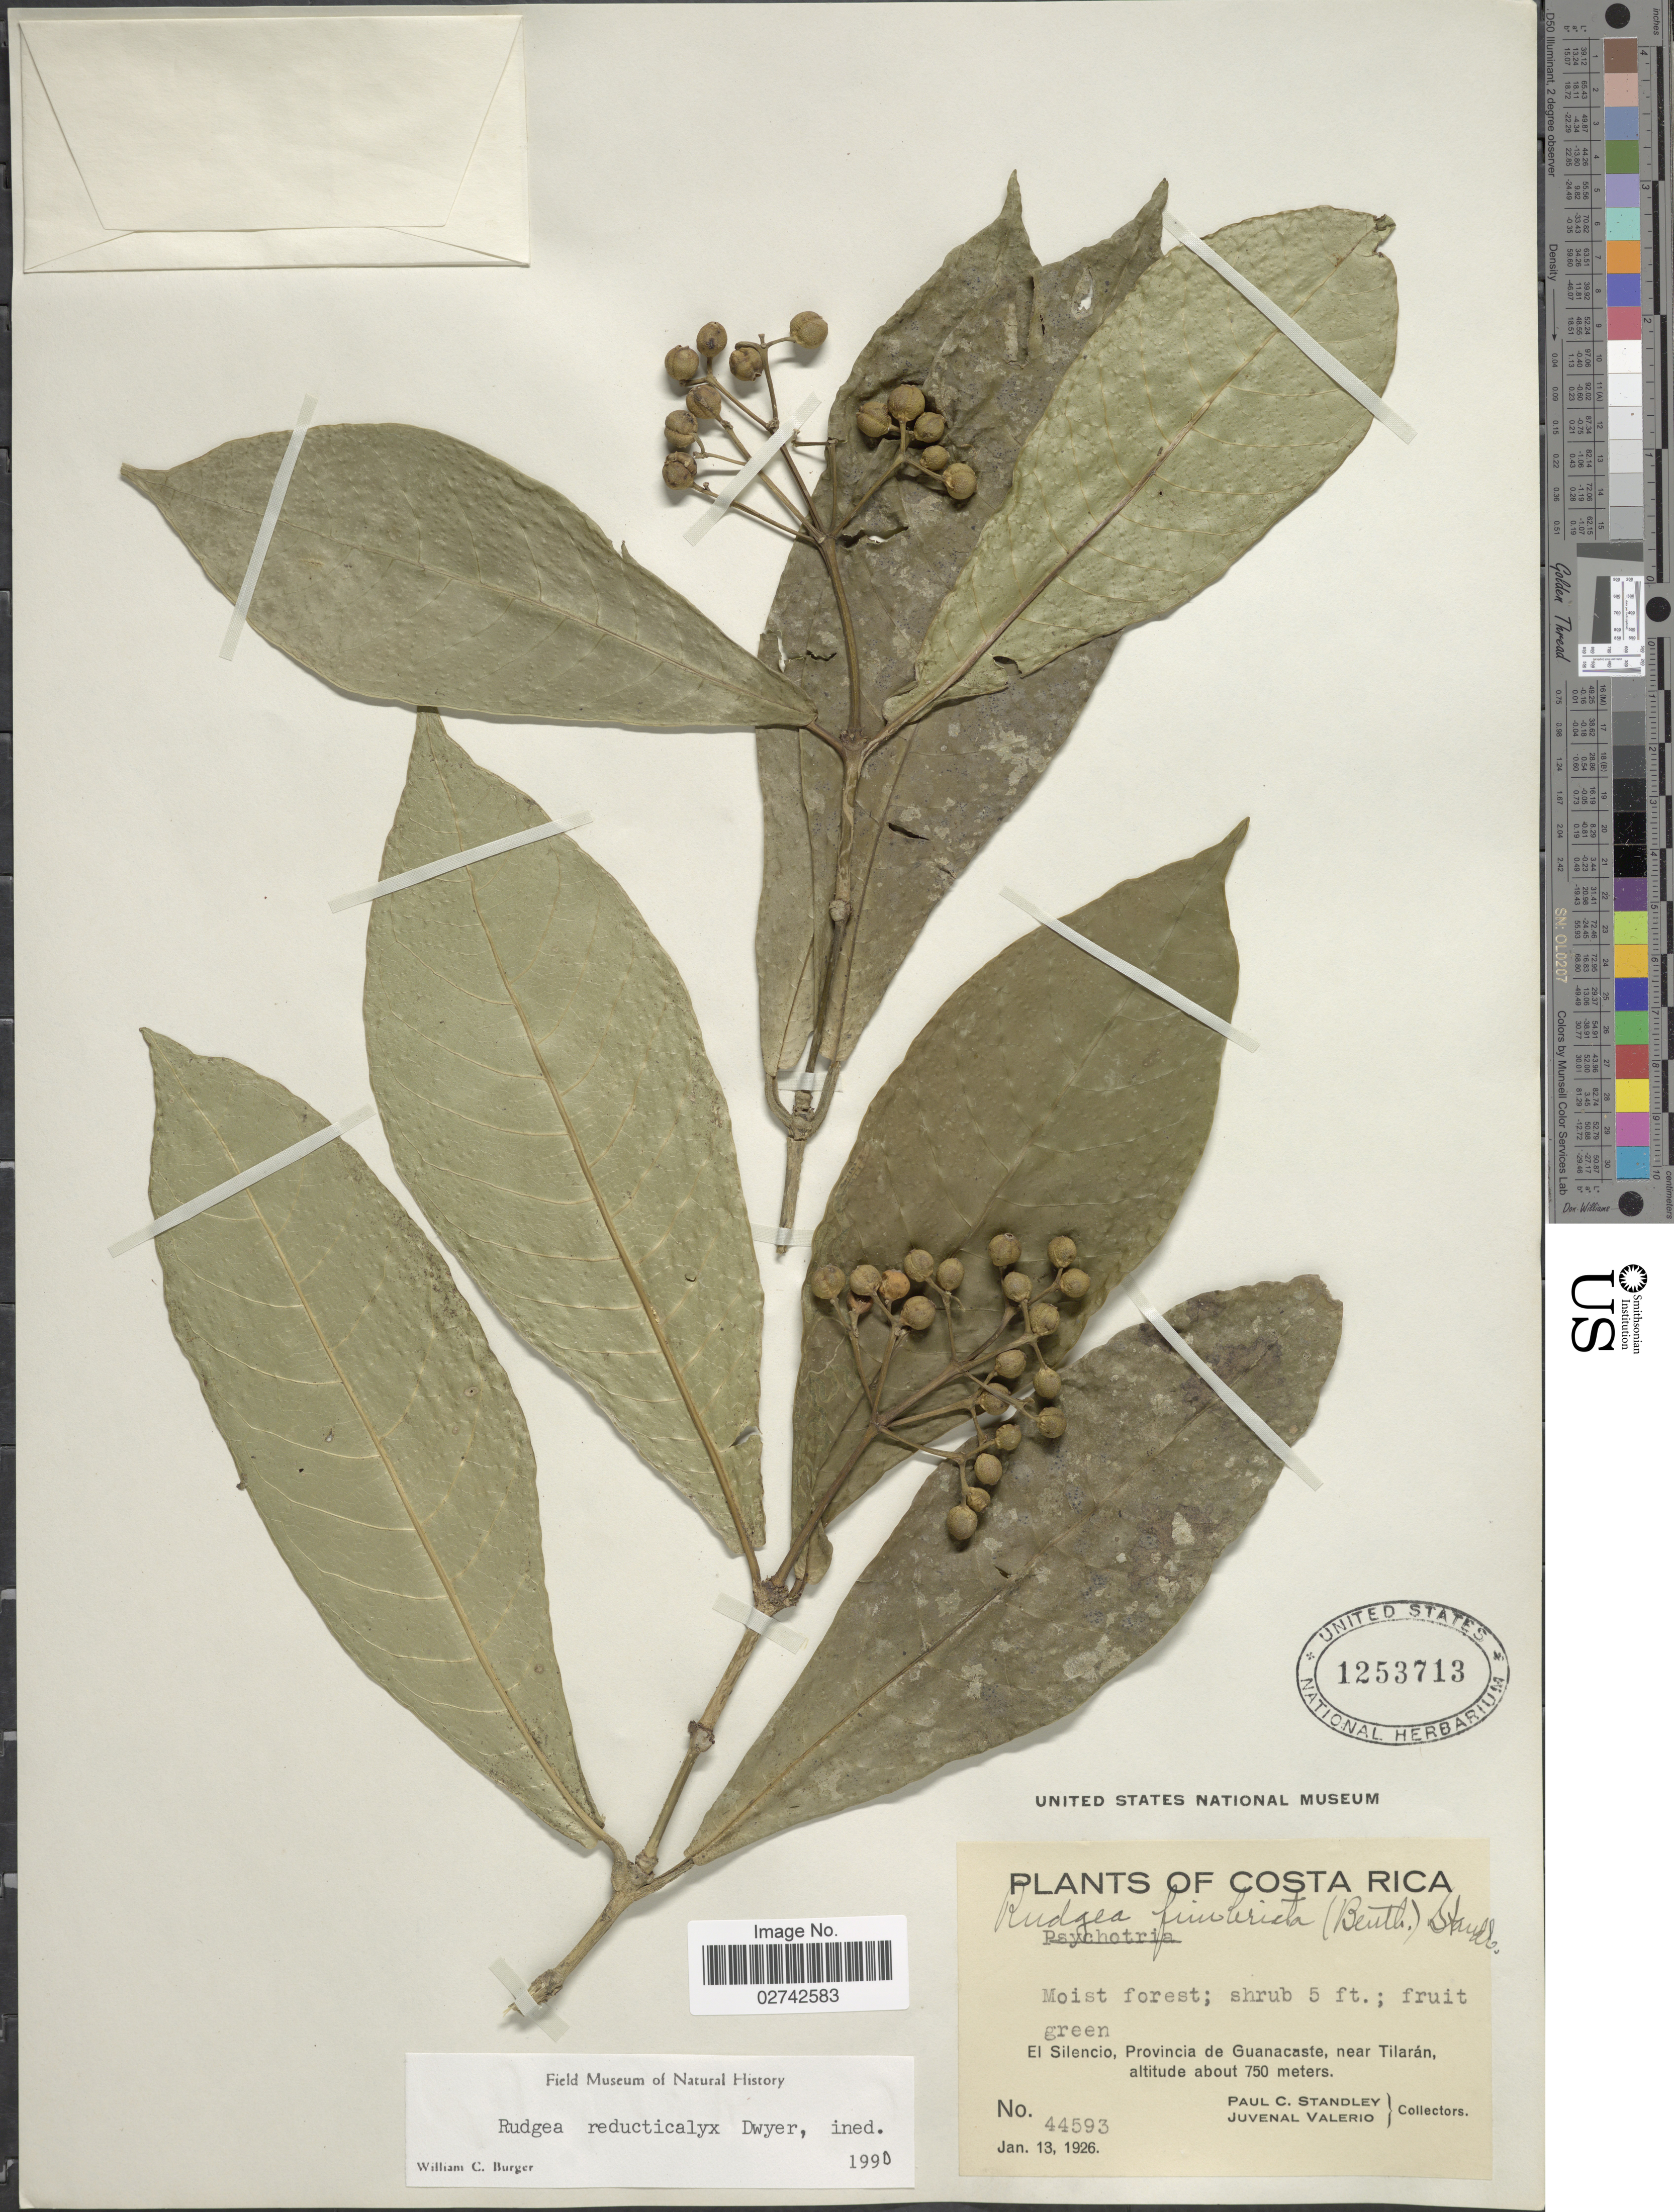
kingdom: Plantae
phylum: Tracheophyta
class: Magnoliopsida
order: Gentianales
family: Rubiaceae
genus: Rudgea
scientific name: Rudgea reducticalyx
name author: Dwyer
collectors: P. C. Standley & J. Valerio R.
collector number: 44593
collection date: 1926-01-13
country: Costa Rica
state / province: Guanacaste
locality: El Silencio, Provincia de Guanacaste, near Tilaran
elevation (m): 750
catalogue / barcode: US 1253713